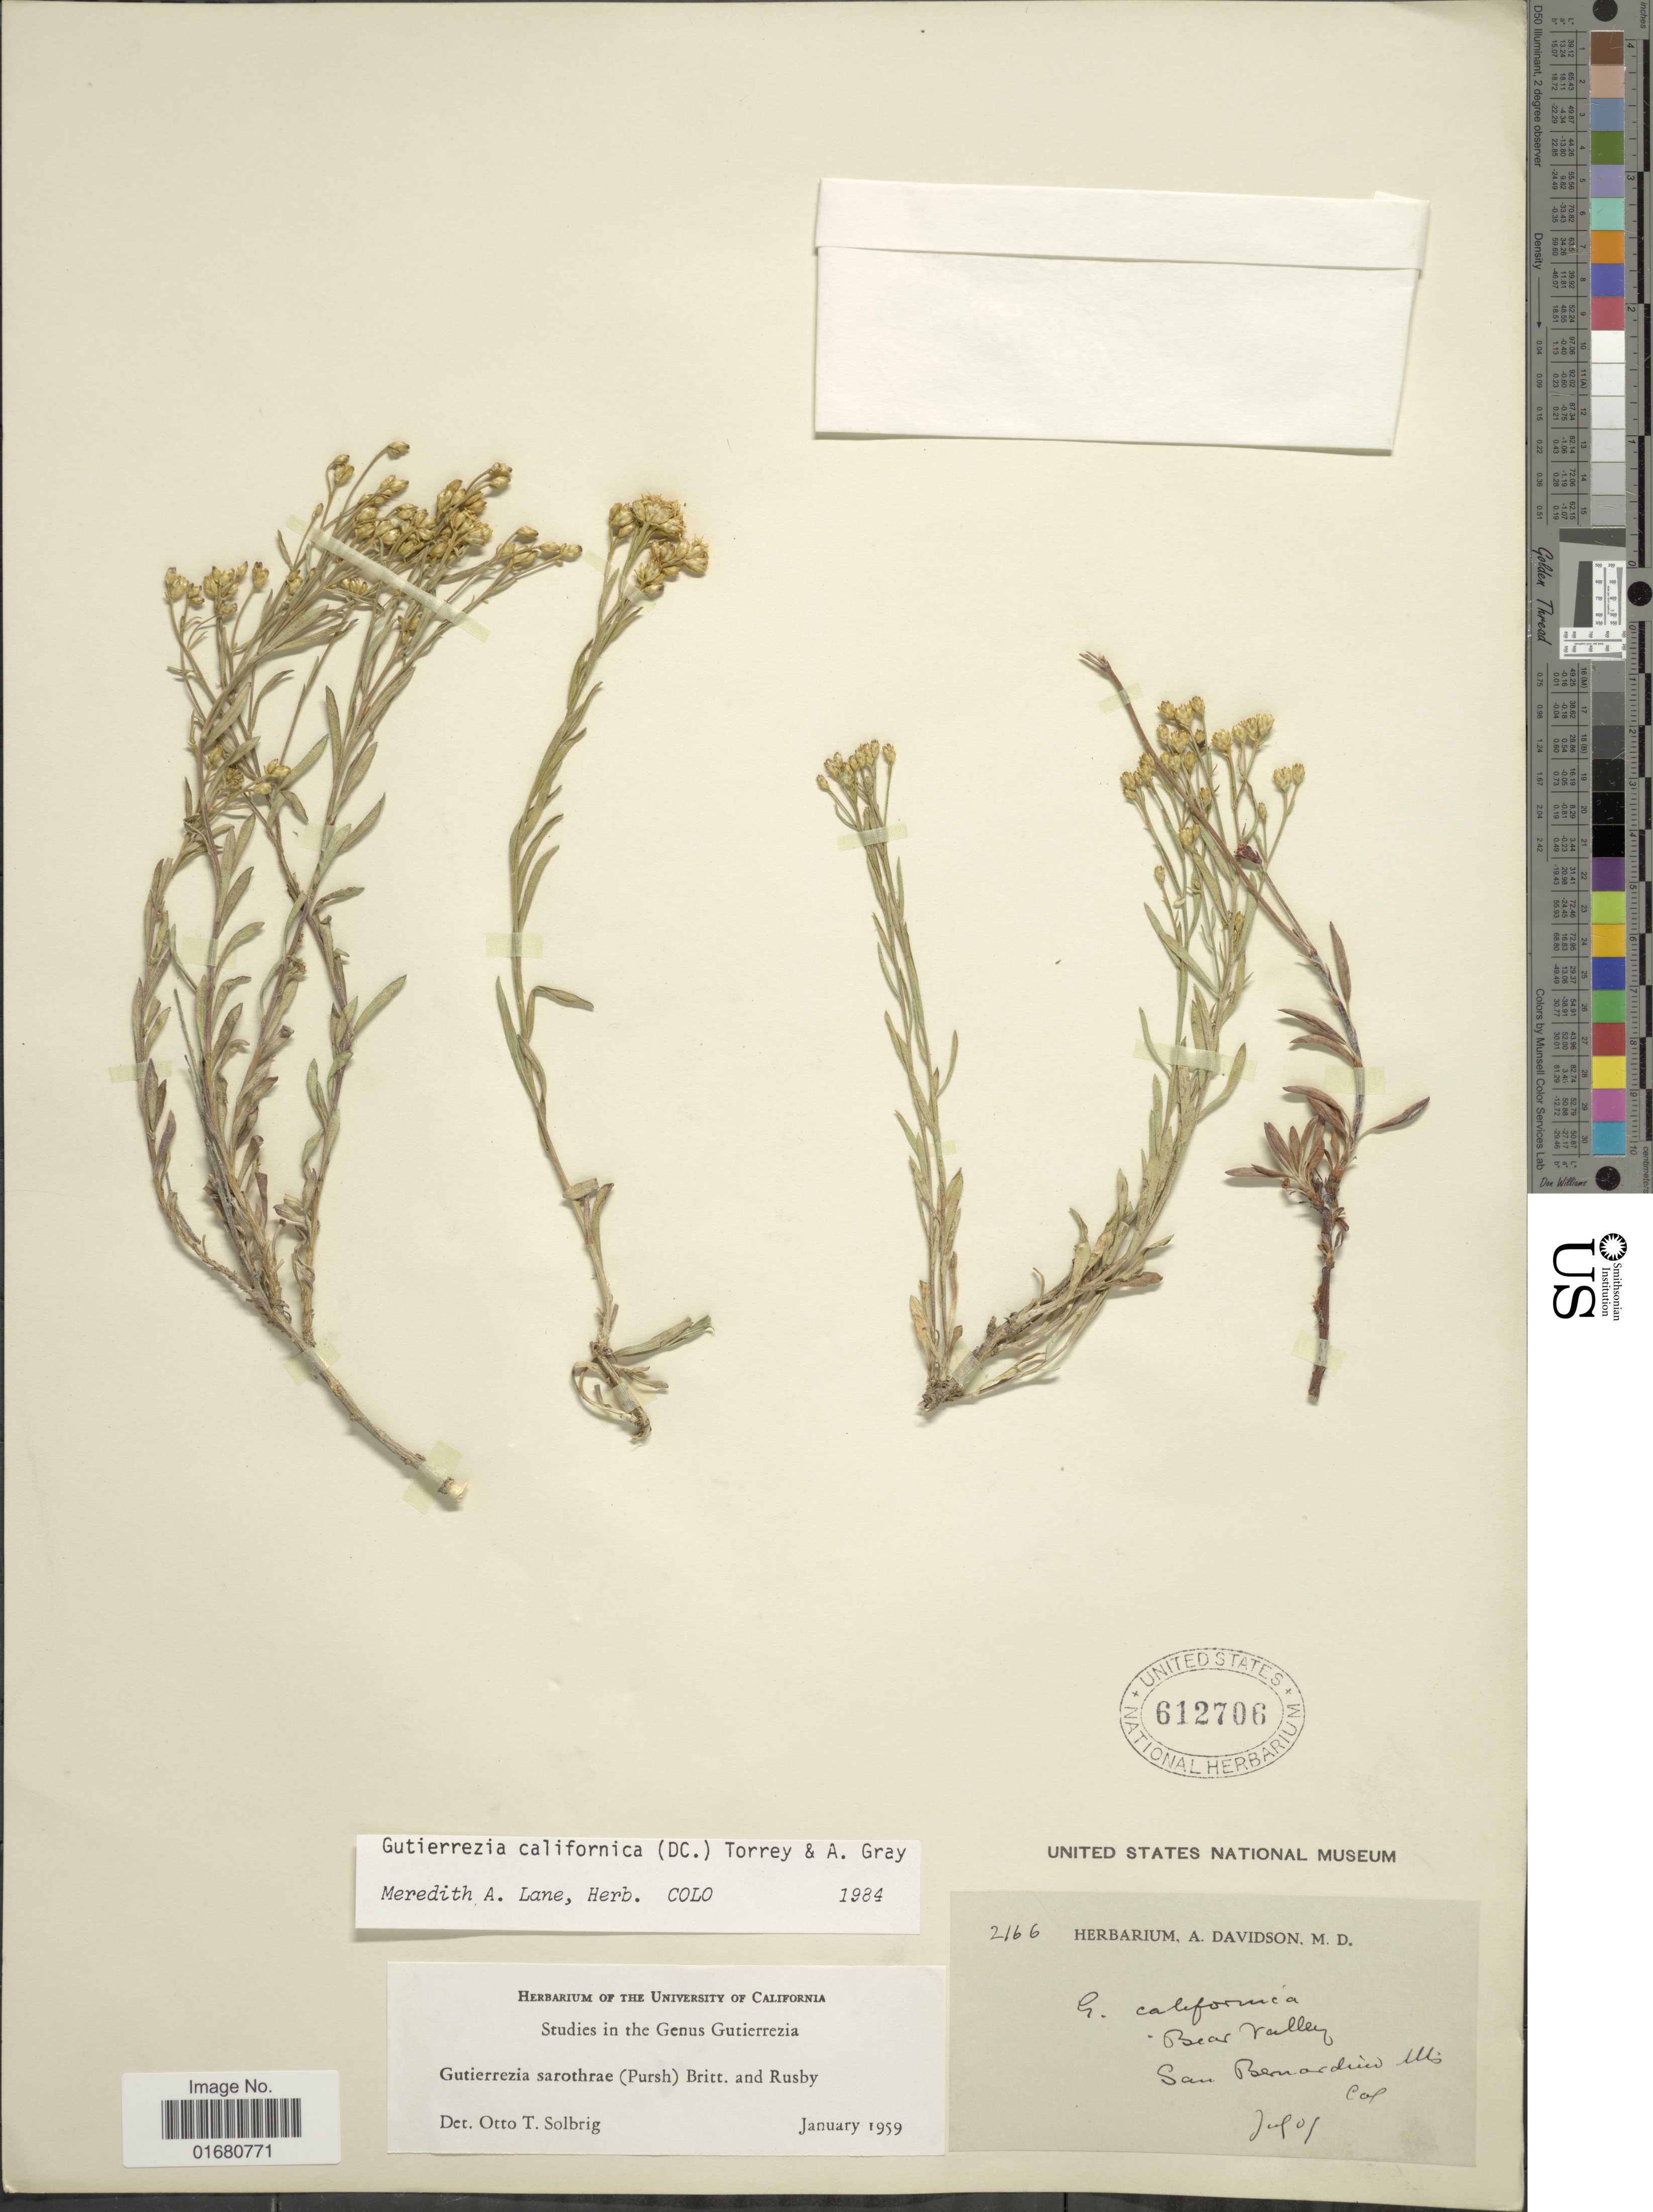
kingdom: Plantae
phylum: Tracheophyta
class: Magnoliopsida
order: Asterales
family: Asteraceae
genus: Gutierrezia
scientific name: Gutierrezia californica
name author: Torr. & A. Gray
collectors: ex herb. A. Davidson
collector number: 2166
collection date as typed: Transcribed d/m/y: /7/1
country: United States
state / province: California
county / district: San Bernardino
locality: Bear Valley, San Bernardino Mts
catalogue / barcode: US 612706